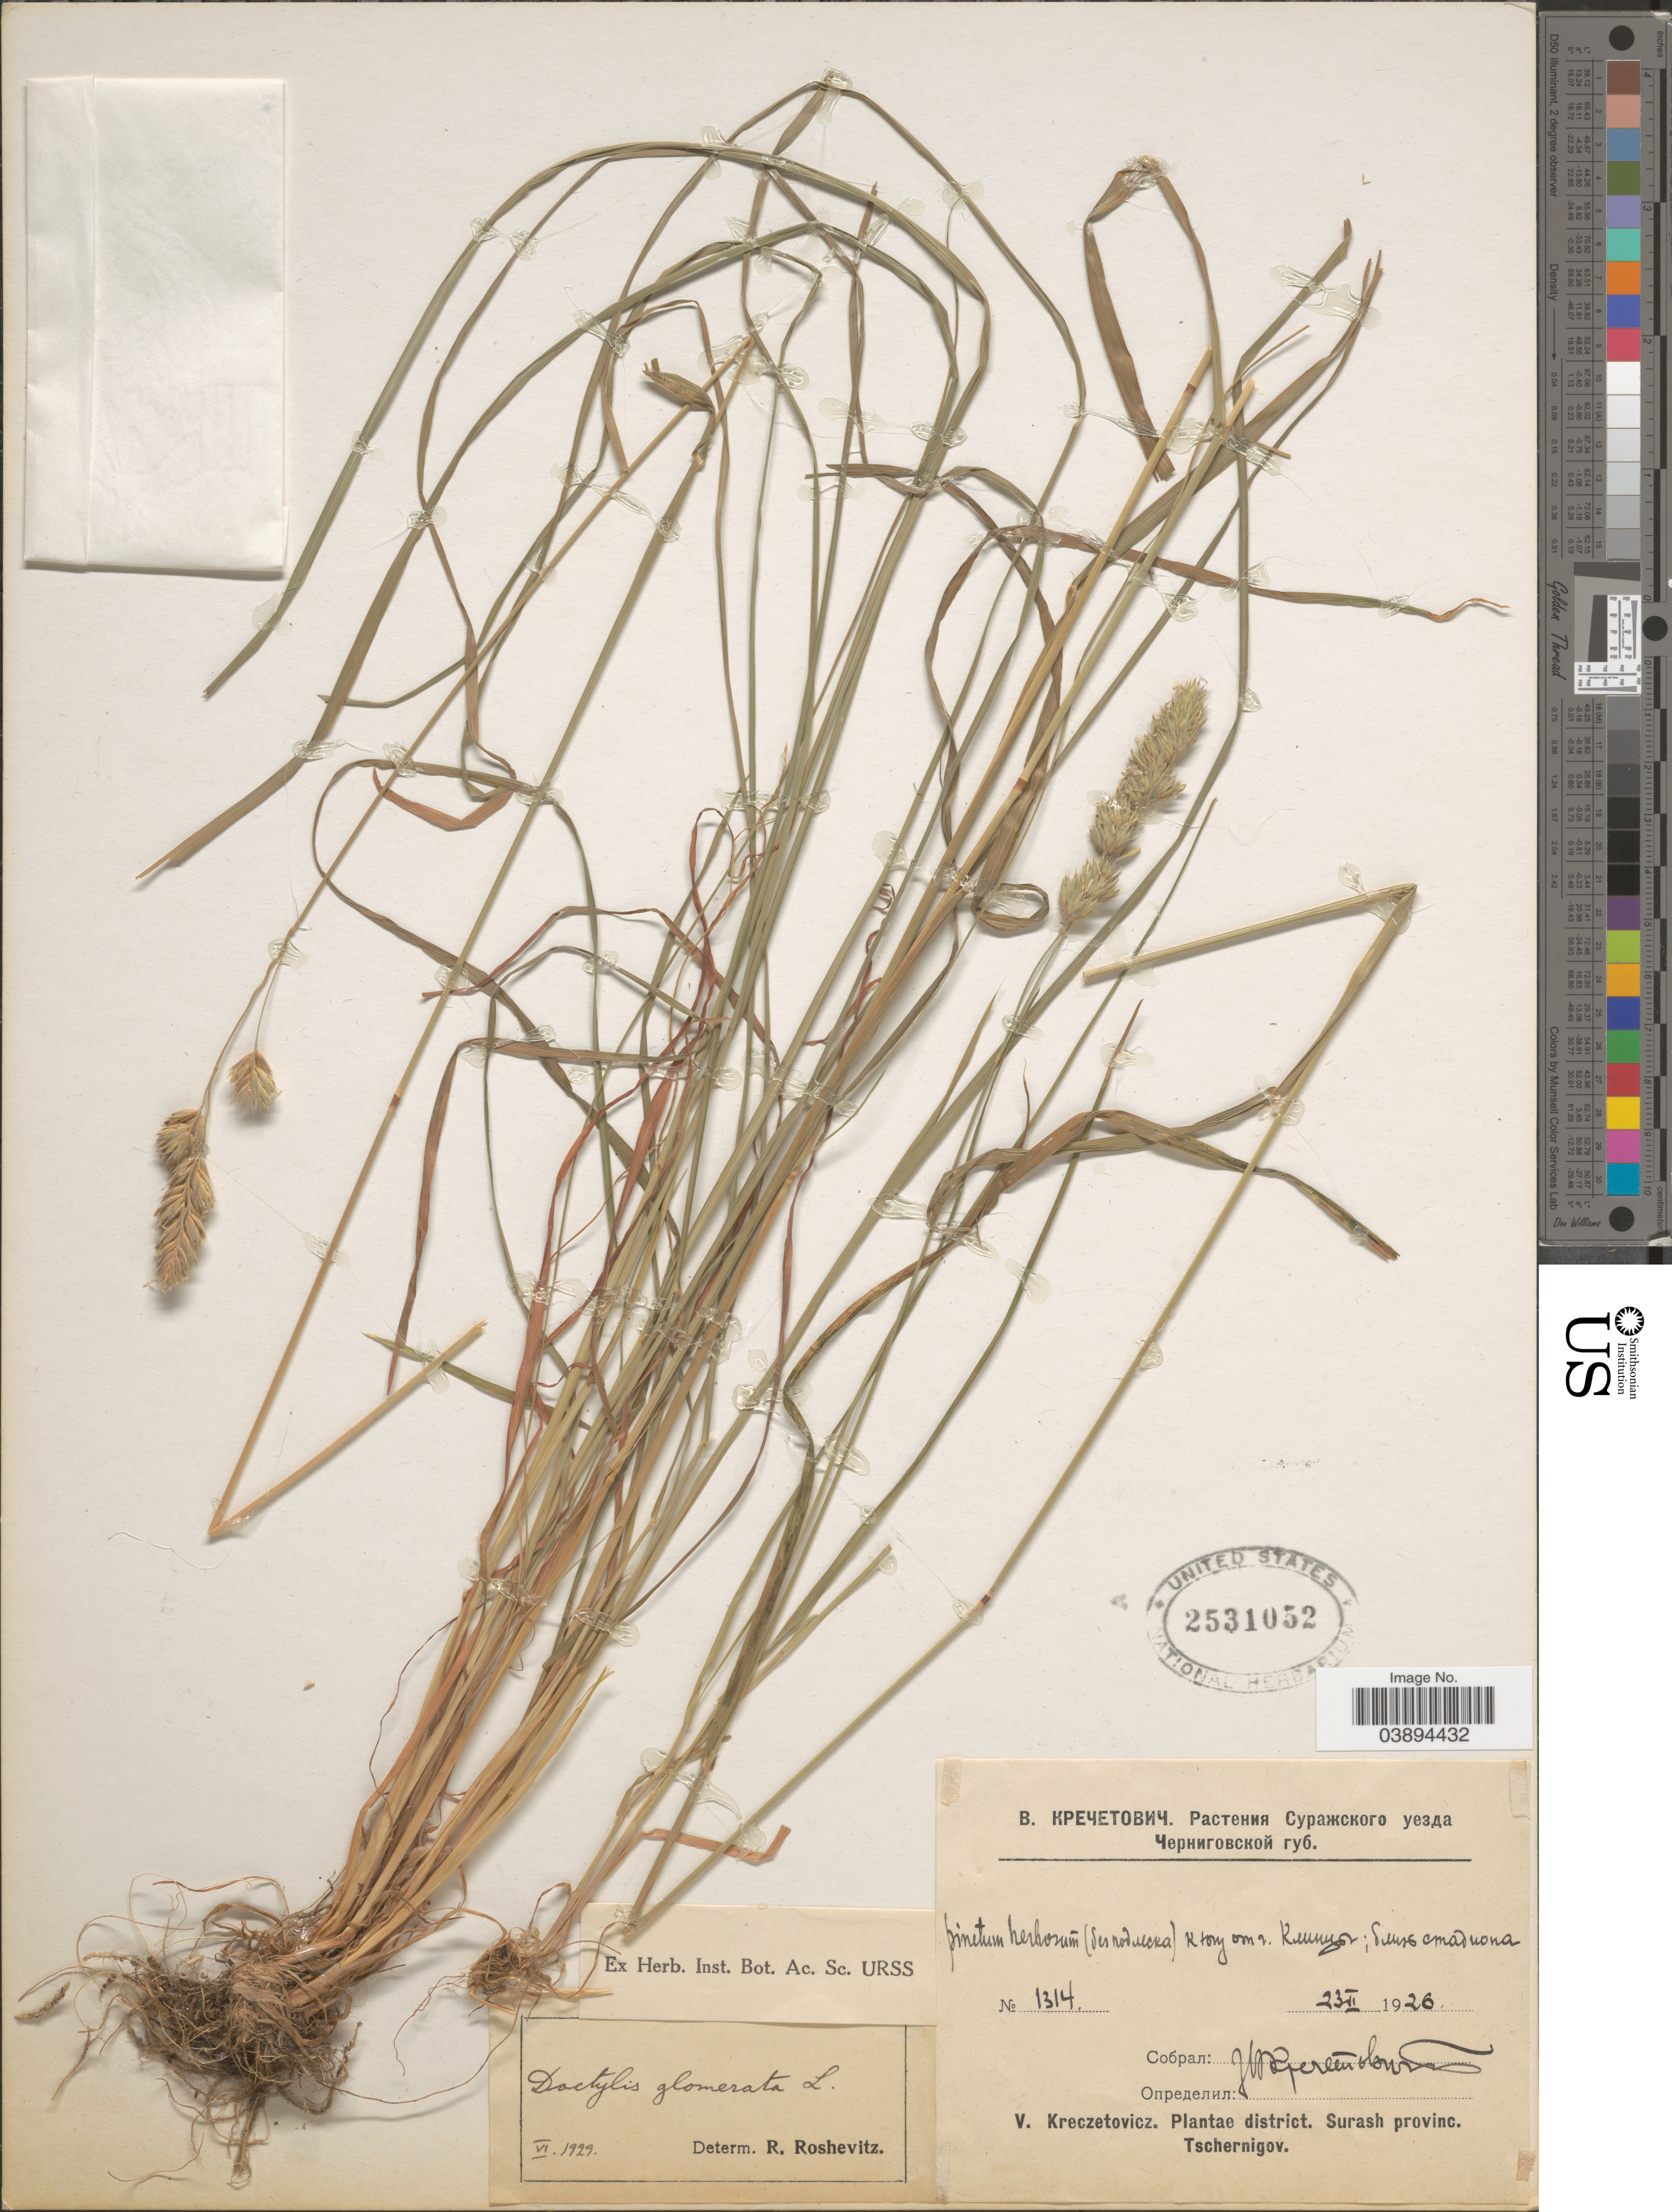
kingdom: Plantae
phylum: Tracheophyta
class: Liliopsida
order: Poales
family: Poaceae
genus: Dactylis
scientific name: Dactylis glomerata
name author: L.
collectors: V. Kreczetovicz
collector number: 1314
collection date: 1926-02-23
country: Ukraine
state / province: Chernihiv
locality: District. Surash provinc. Tschernigov.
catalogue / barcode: US 2531052